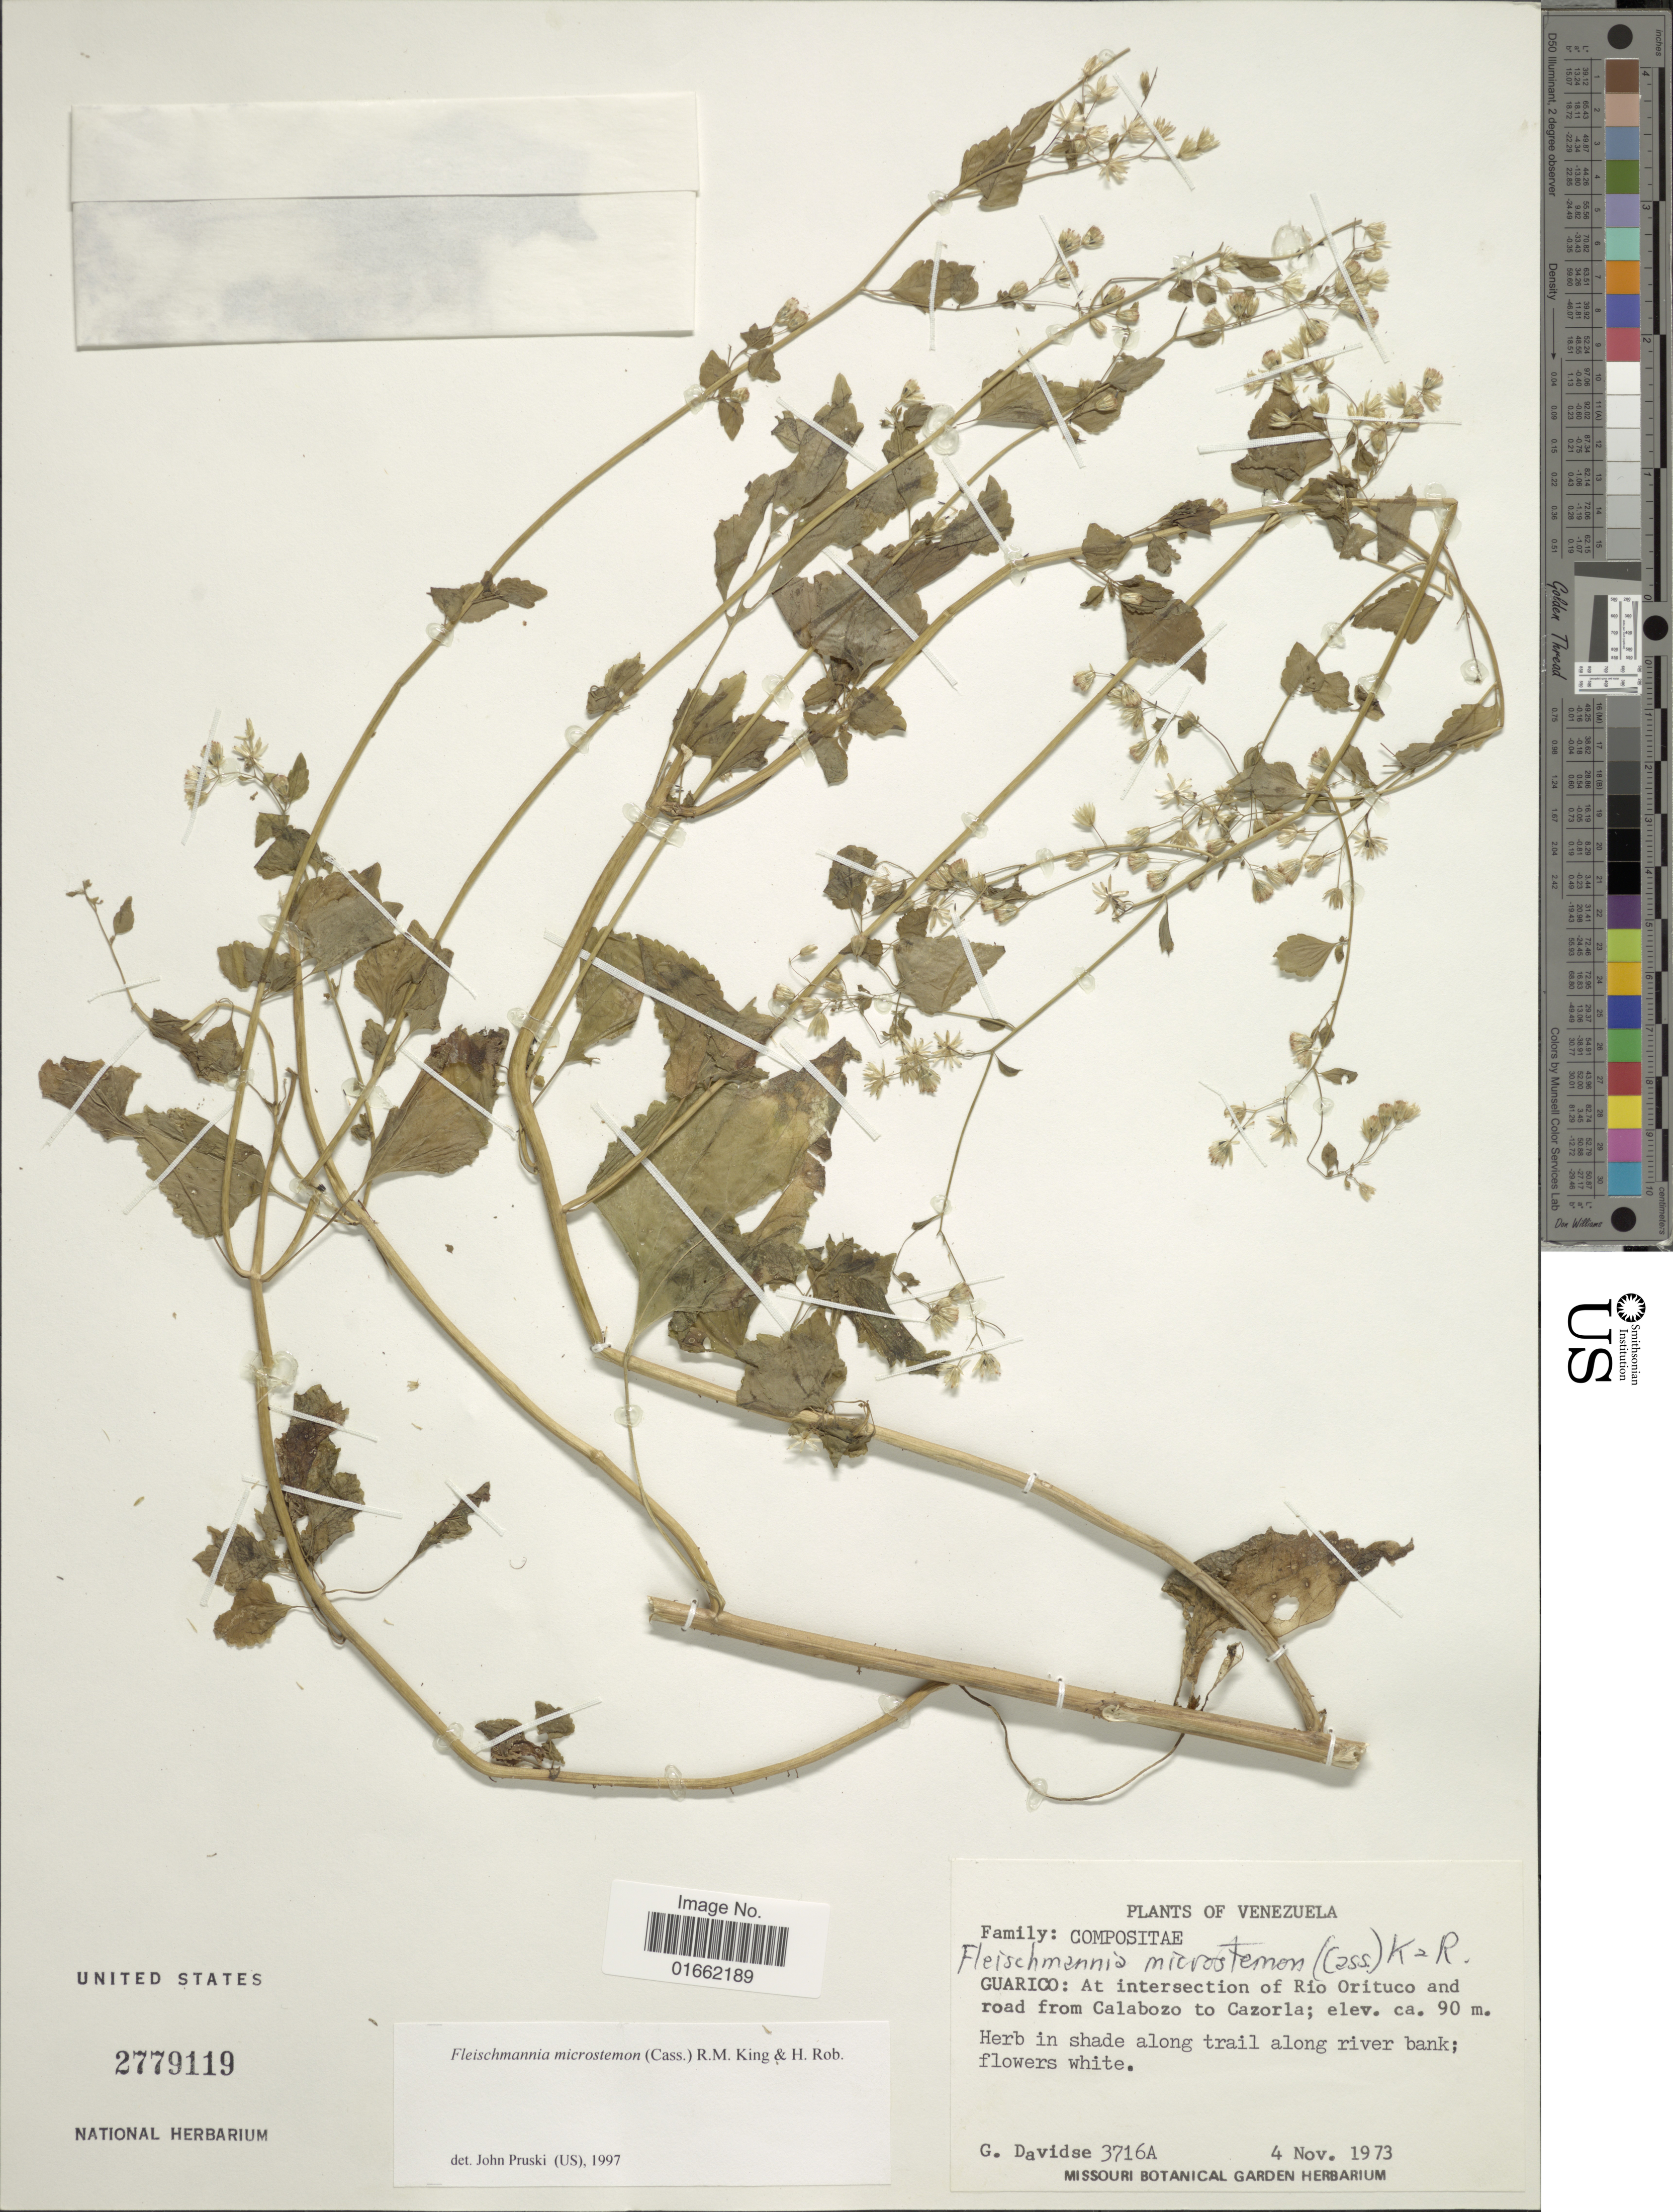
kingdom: Plantae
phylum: Tracheophyta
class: Magnoliopsida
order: Asterales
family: Asteraceae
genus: Fleischmannia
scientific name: Fleischmannia microstemon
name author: (Cass.) R.M. King & H. Rob.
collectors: G. Davidse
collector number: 3716A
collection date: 1973-11-04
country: Venezuela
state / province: Guárico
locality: Guarico: At intersection of Rio Orituco and road from Calabozo to Cazorla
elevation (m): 90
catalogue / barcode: US 2779119